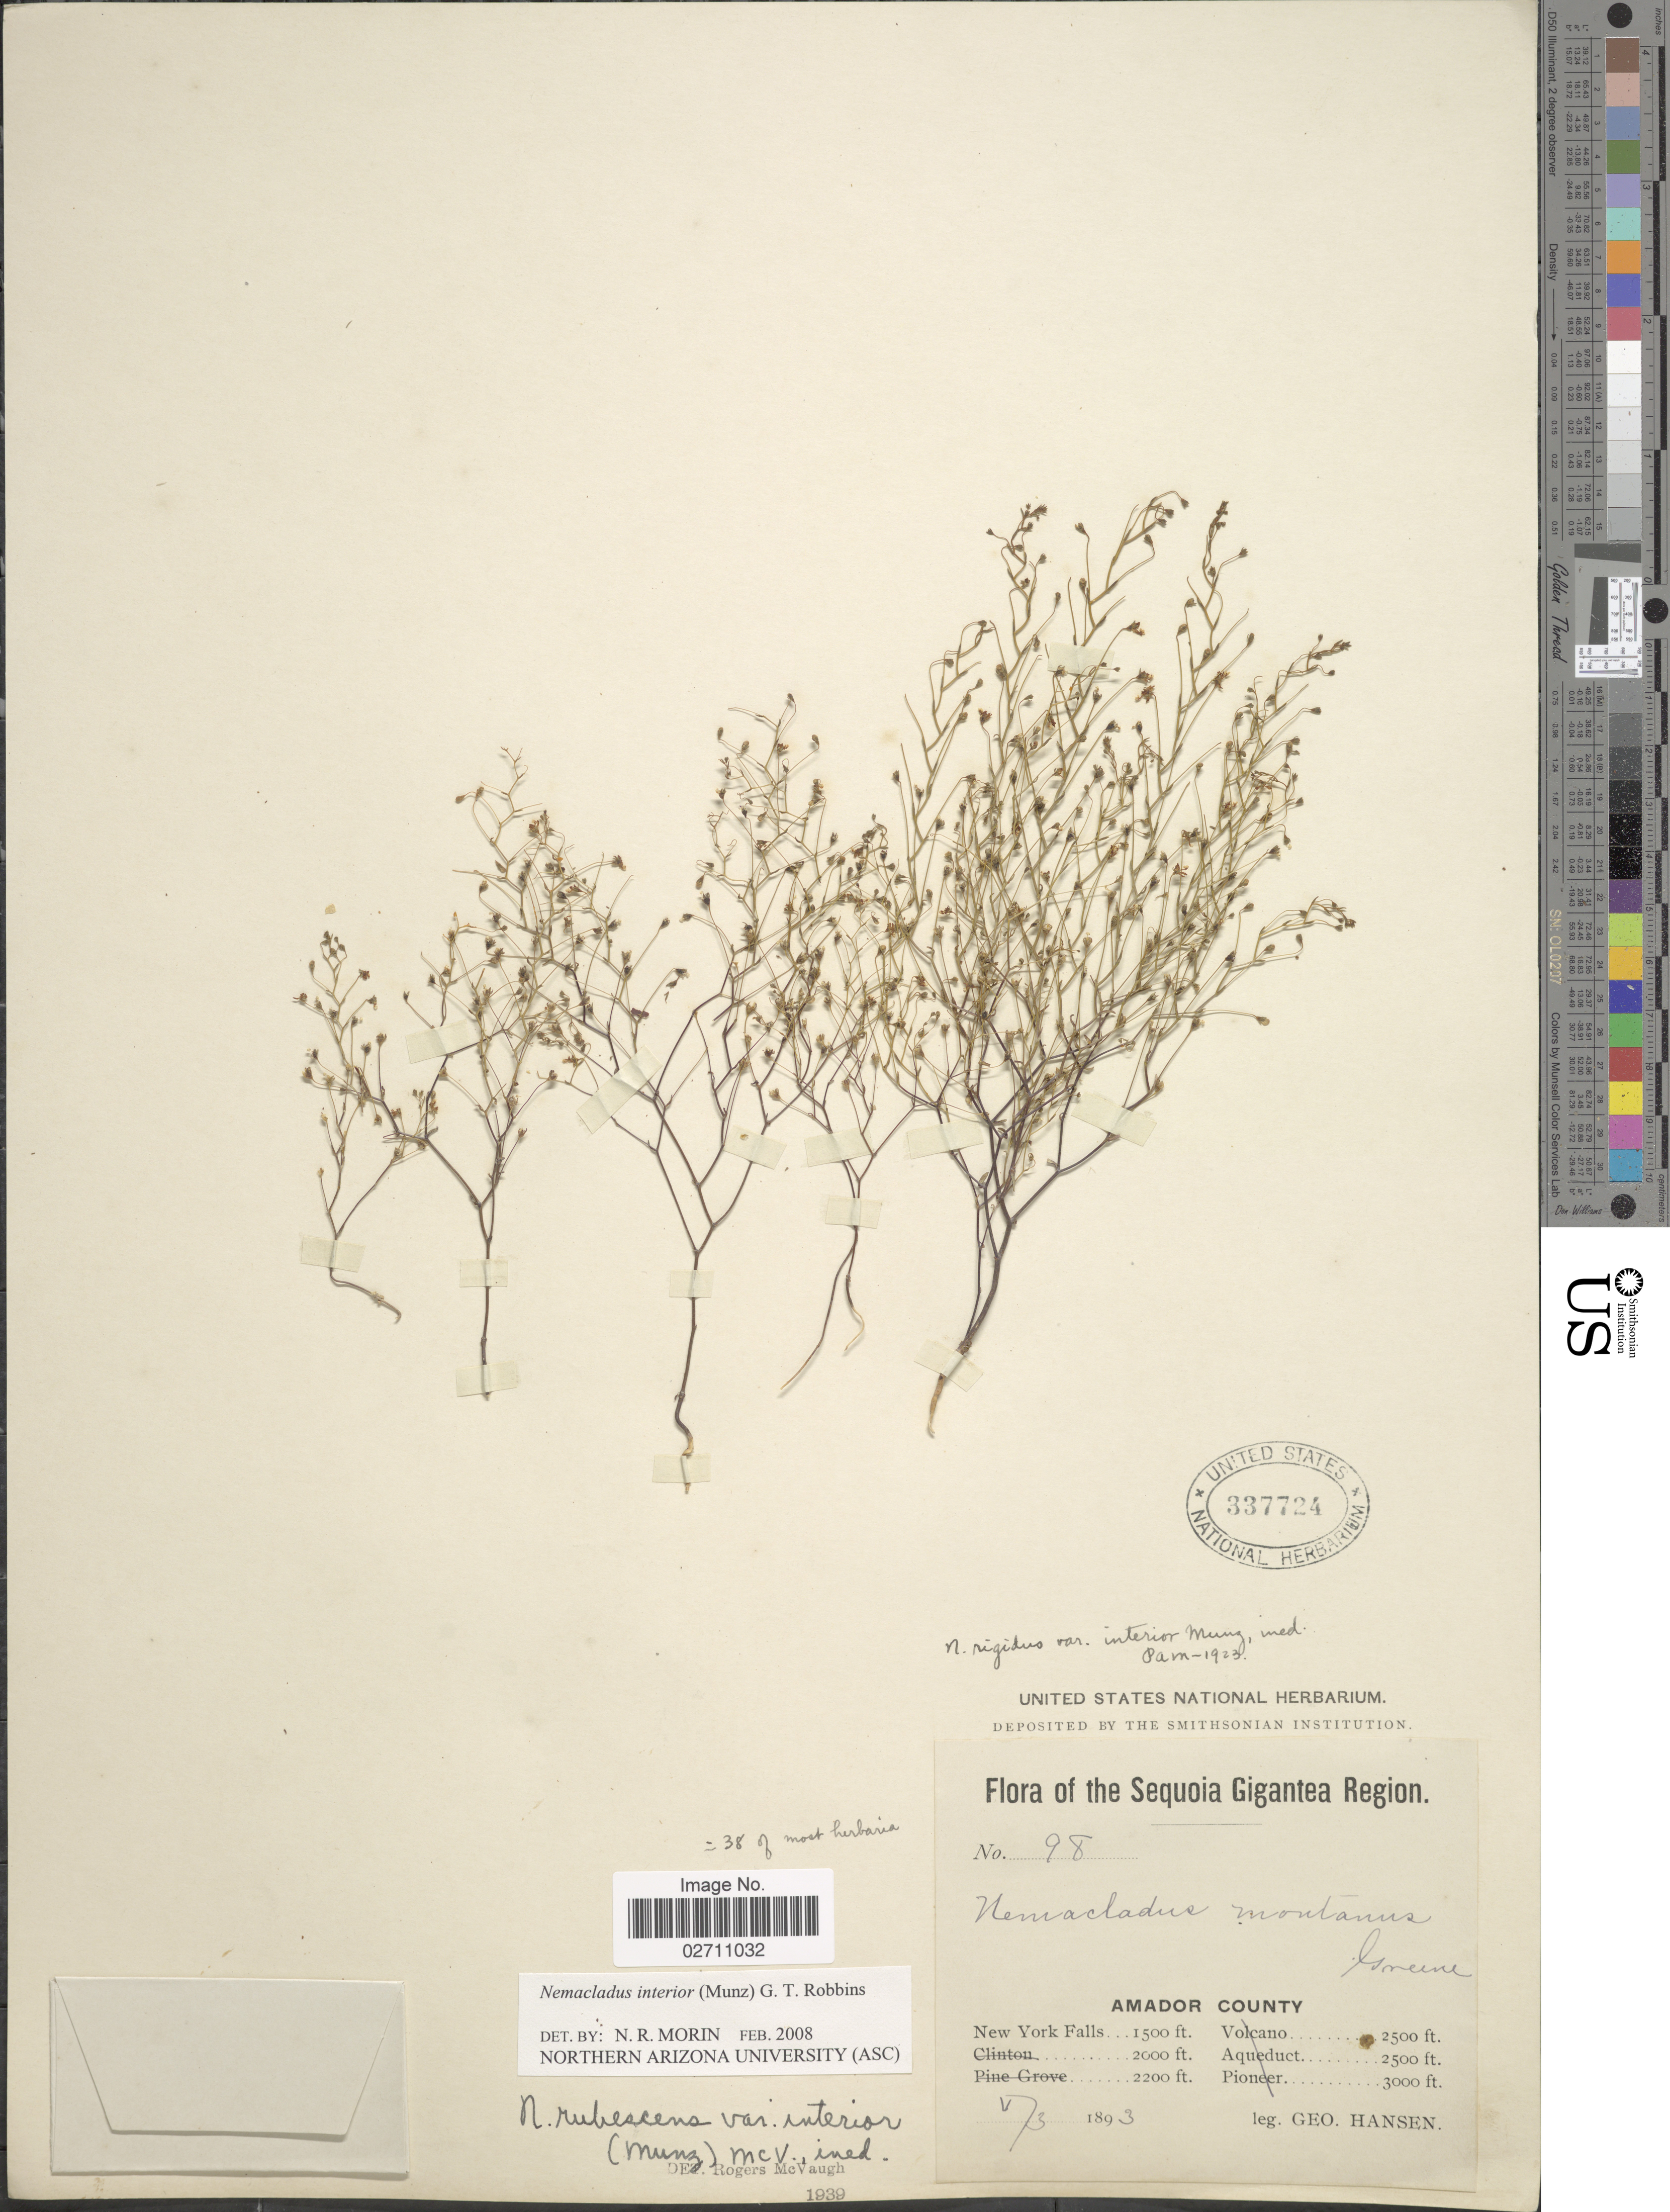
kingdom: Plantae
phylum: Tracheophyta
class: Magnoliopsida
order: Asterales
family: Campanulaceae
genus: Nemacladus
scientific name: Nemacladus interior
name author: (Munz) G.T. Robbins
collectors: G. Hansen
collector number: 98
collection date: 1893-05-03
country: United States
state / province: California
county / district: Amador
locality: The Sequoia Region, Amador County, New York Falls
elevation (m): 457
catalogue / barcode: US 337724